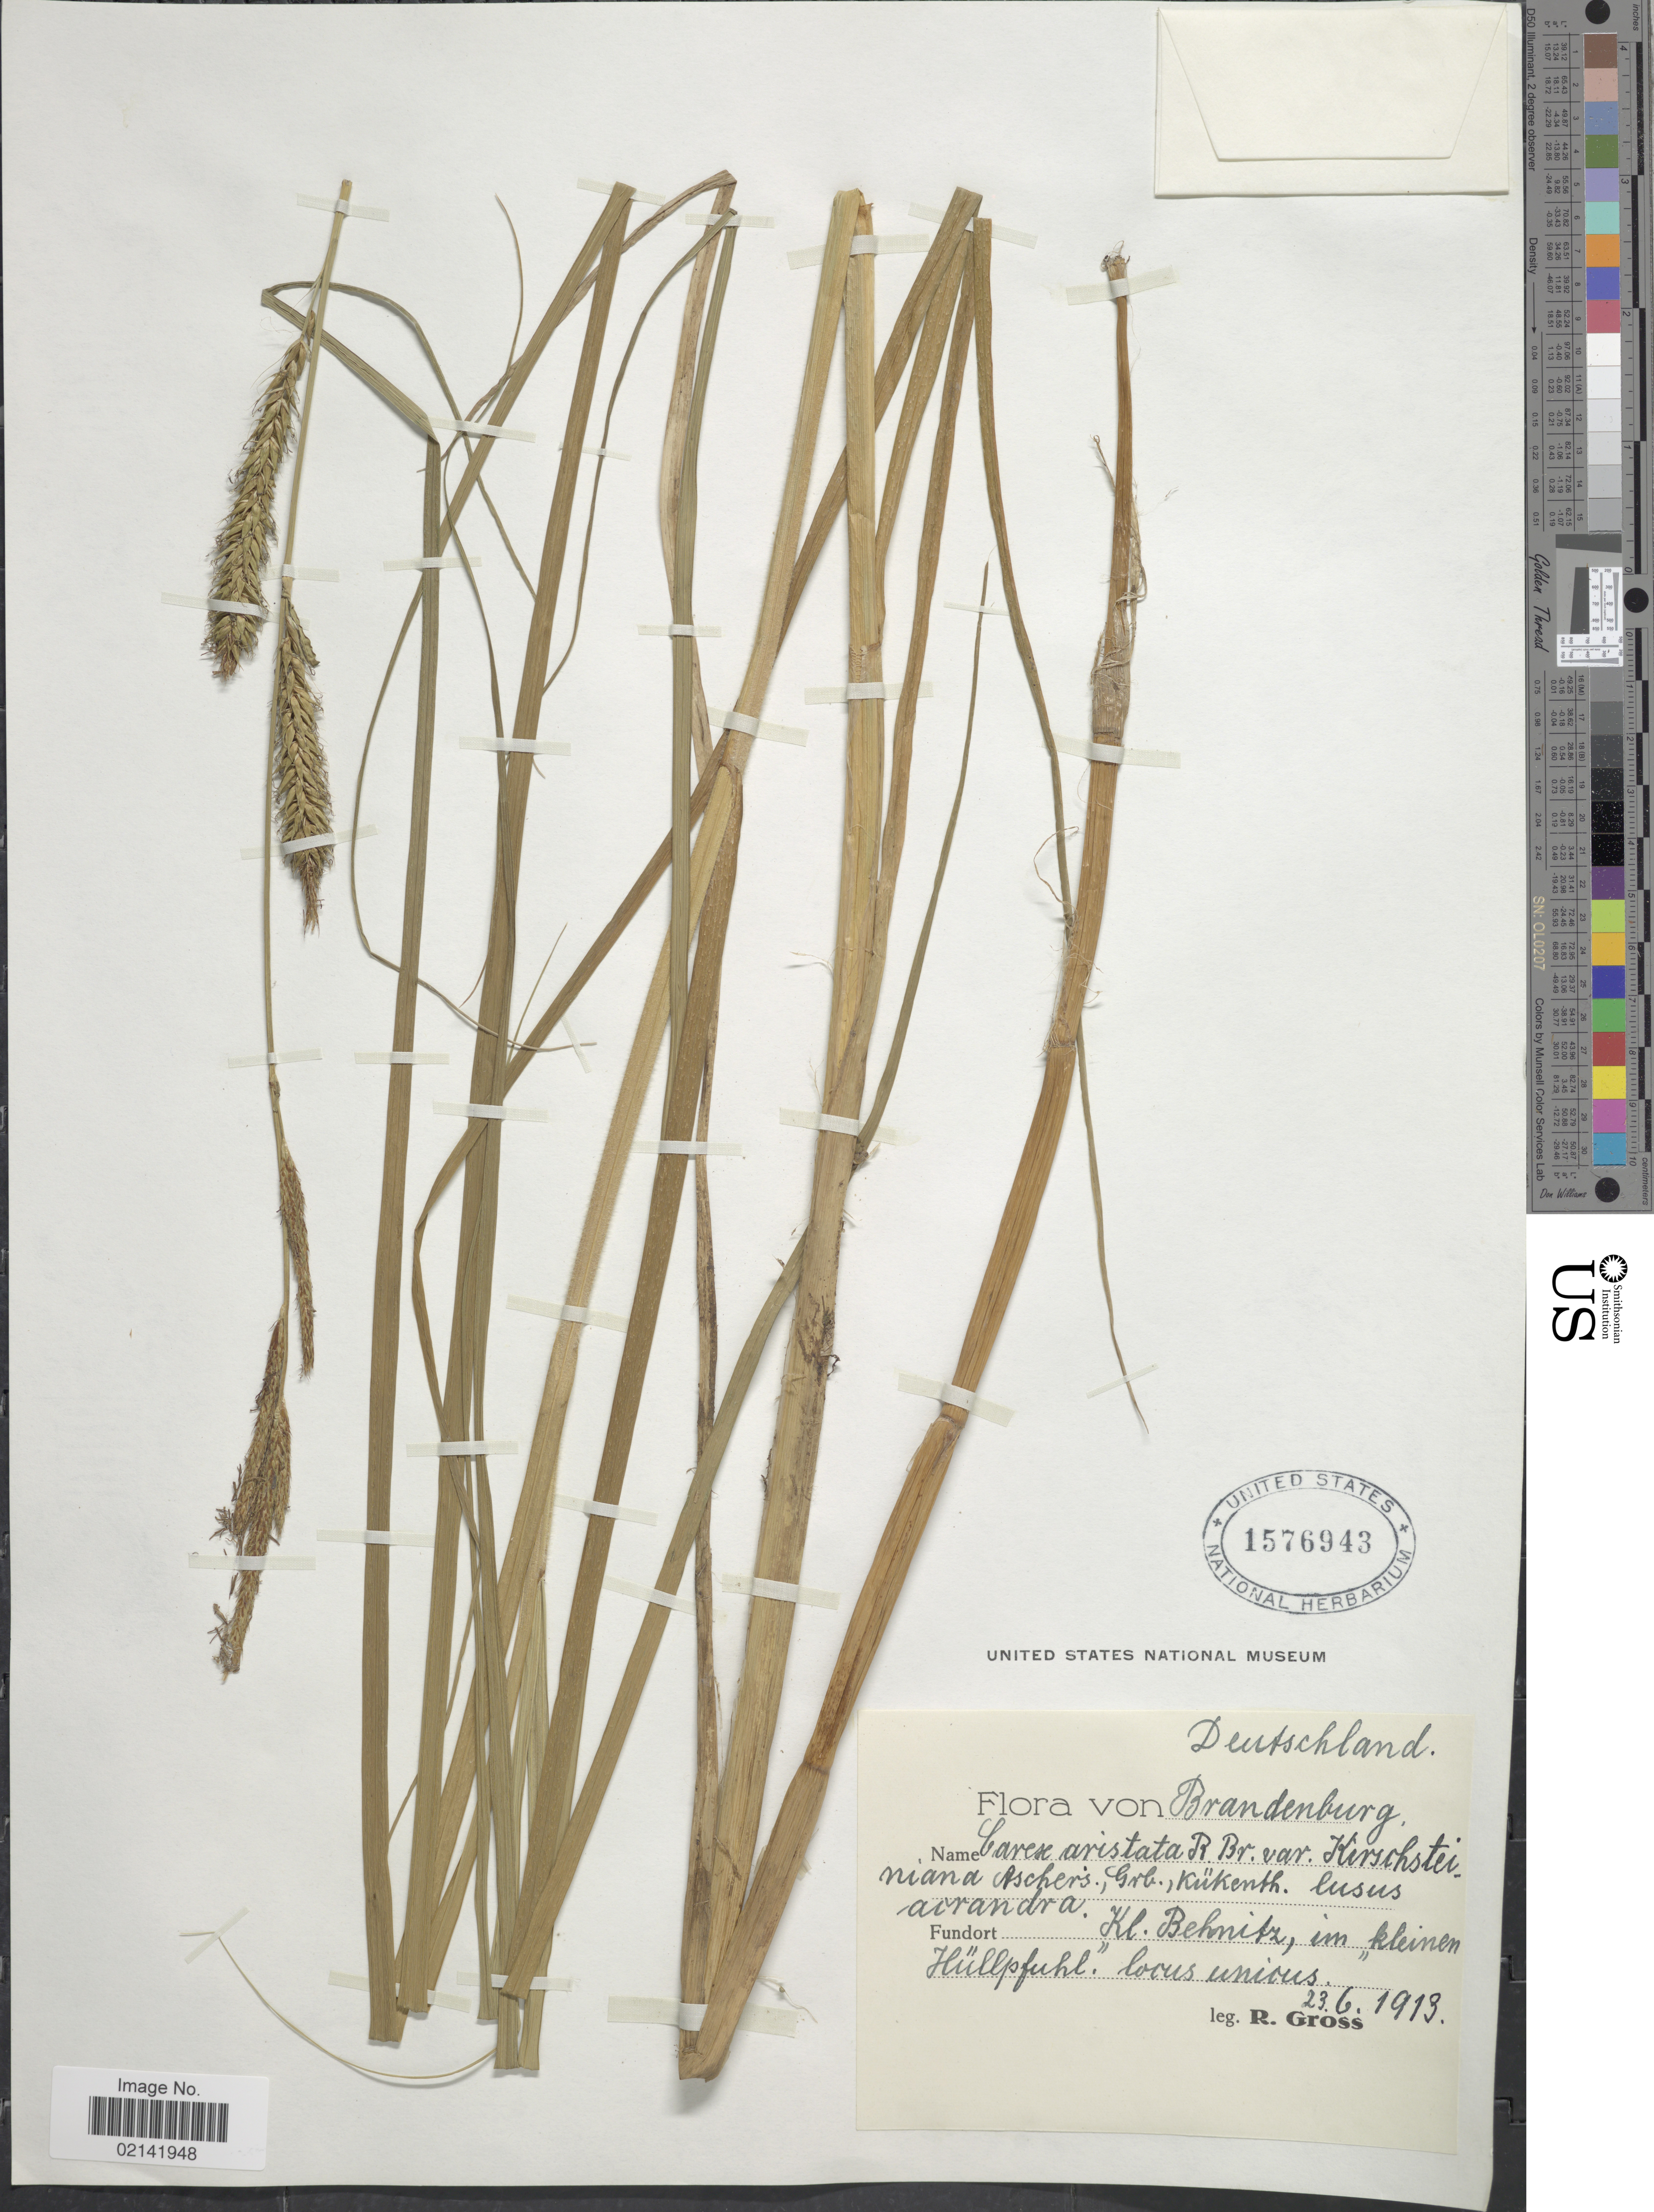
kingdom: Plantae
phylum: Tracheophyta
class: Liliopsida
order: Poales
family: Cyperaceae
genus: Carex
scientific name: Carex atherodes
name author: Spreng.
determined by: Strong, Mark T., (BOT), Smithsonian Institution - National Museum of Natural History (UNITED STATES)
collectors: R. Gross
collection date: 1913-06-23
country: Germany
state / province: Brandenburg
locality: Deutschland. Kl. Behnitz. im kleinen Hullpfuhl. locus unicus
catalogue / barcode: US 1576943